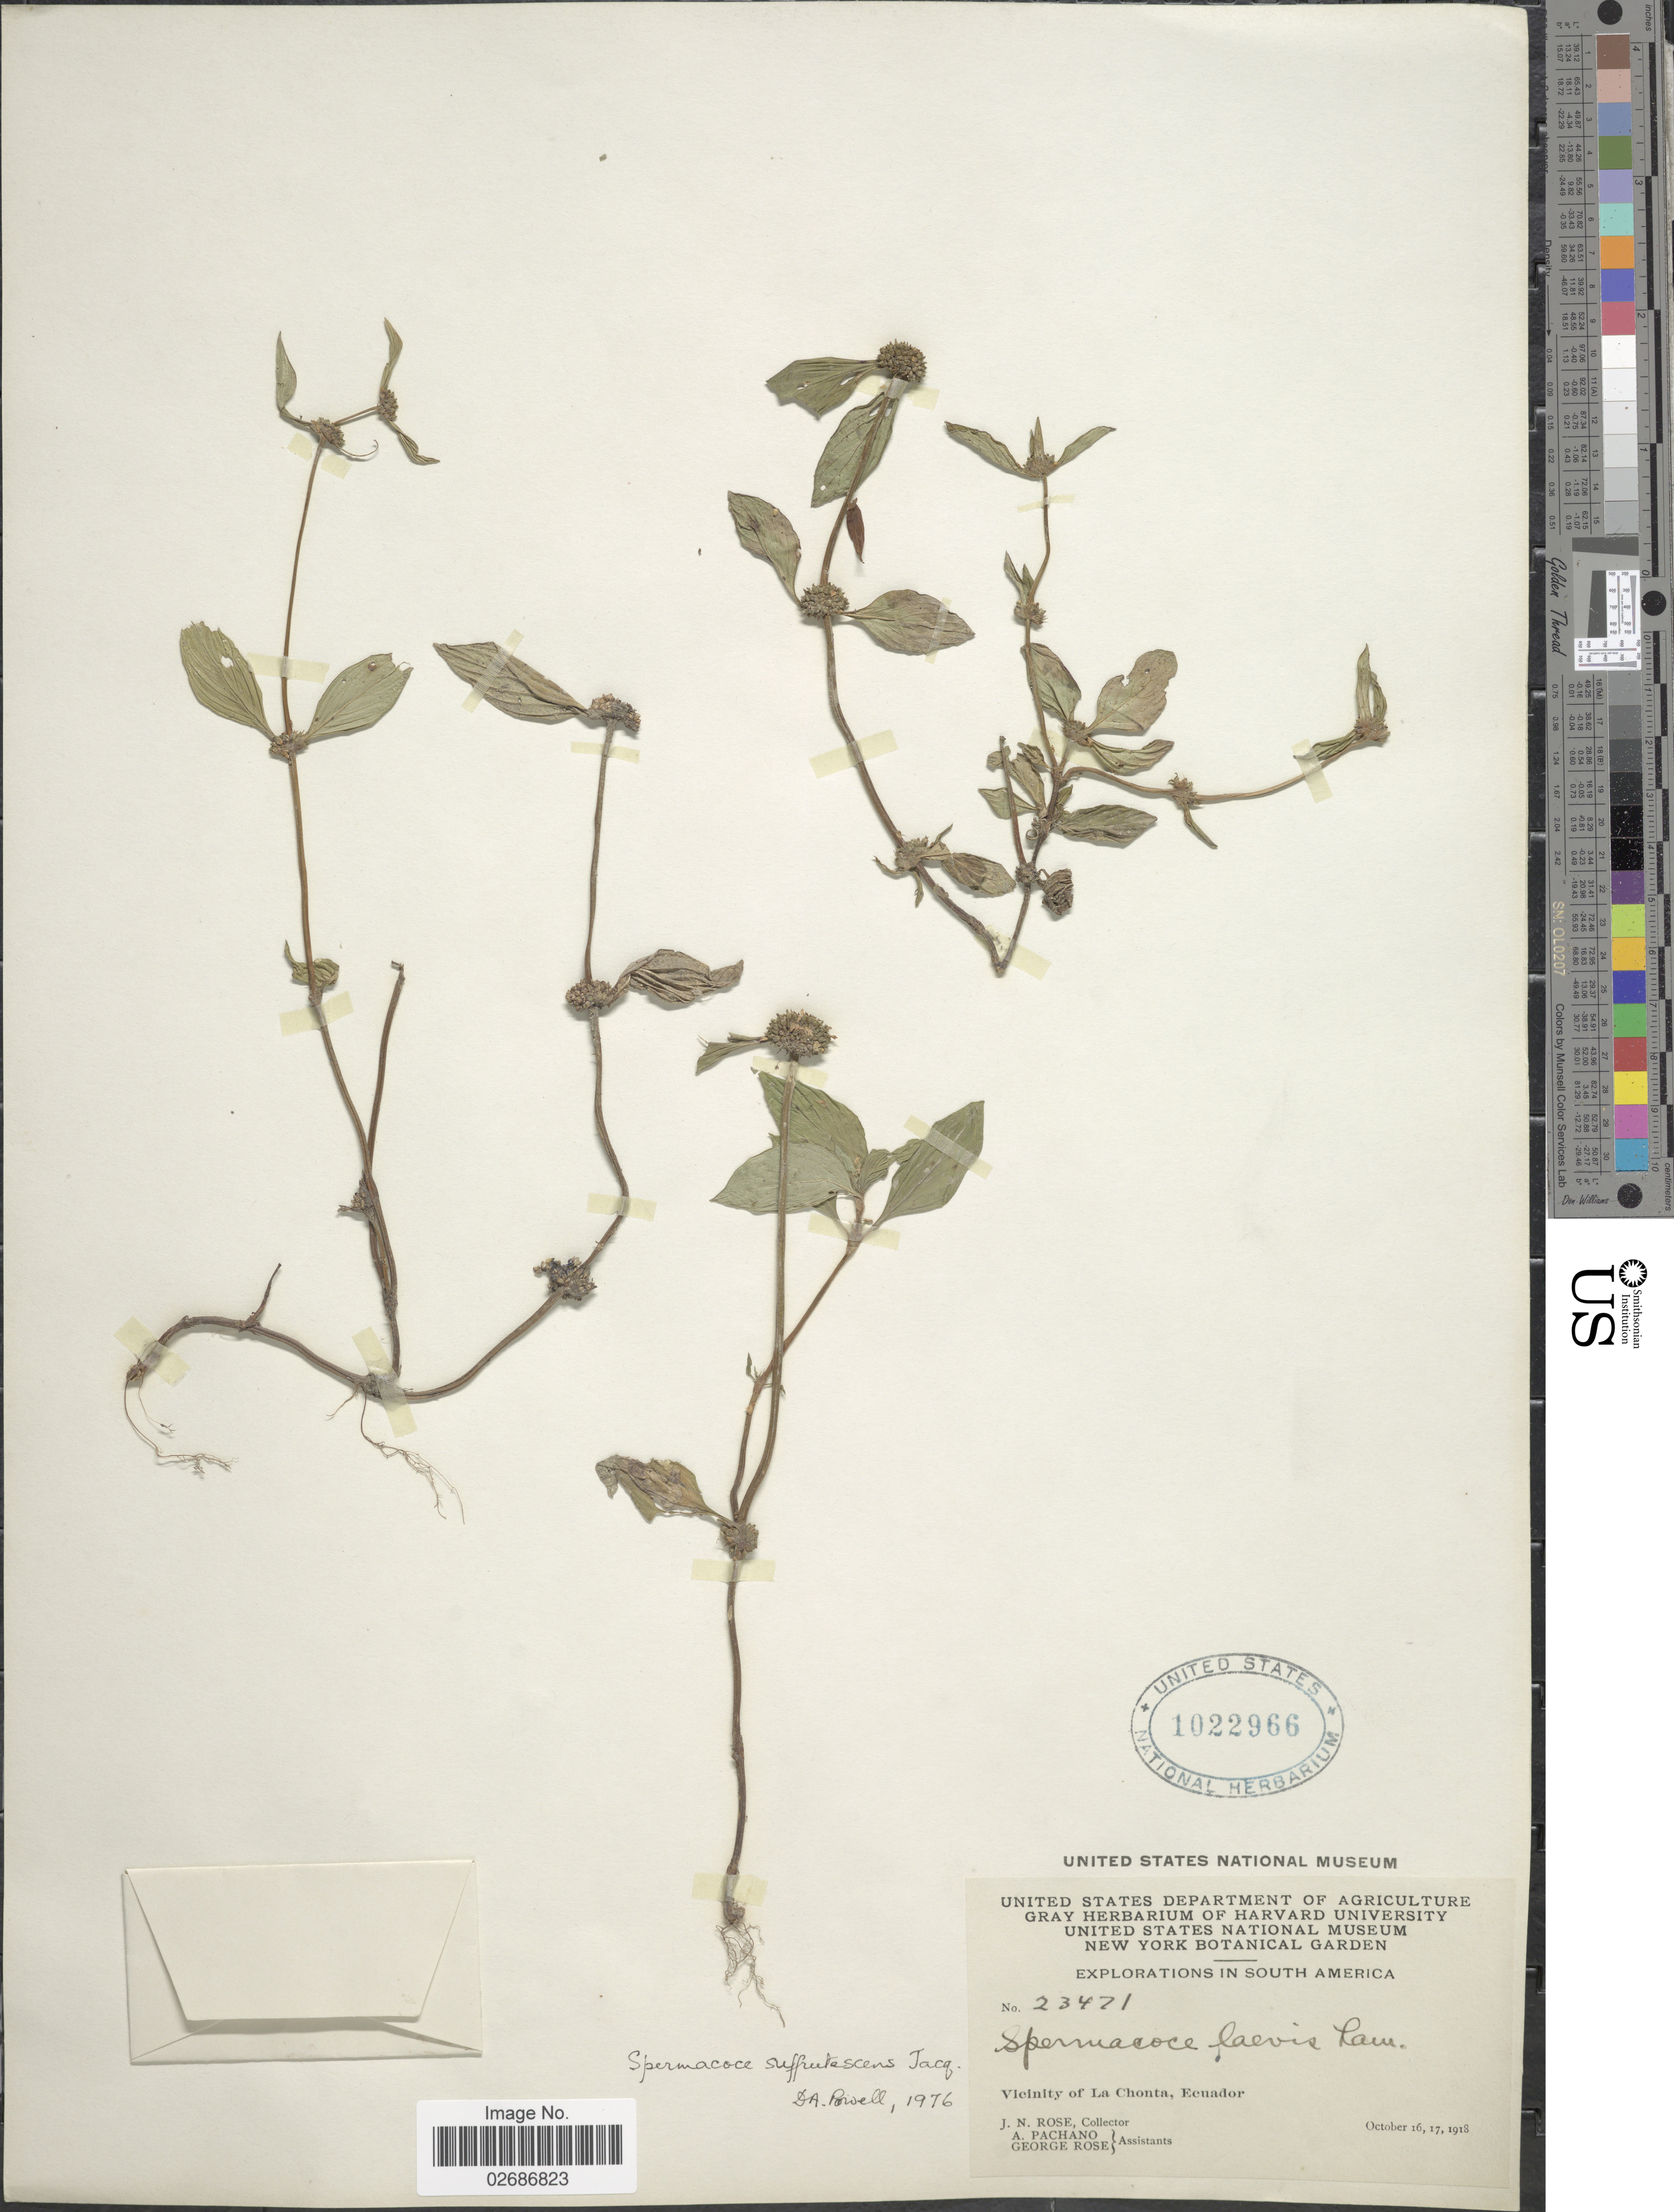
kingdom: Plantae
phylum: Tracheophyta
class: Magnoliopsida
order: Gentianales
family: Rubiaceae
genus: Borreria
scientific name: Borreria remota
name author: (Lam.) Bacigalupo & E.L. Cabral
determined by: Kirkbride, J. H., Jr.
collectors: J. N. Rose, A. Pachano & G. Rose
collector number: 23471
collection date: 1918-10-16/1918-10-17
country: Ecuador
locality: Vicinity of La Chonta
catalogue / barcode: US 1022966